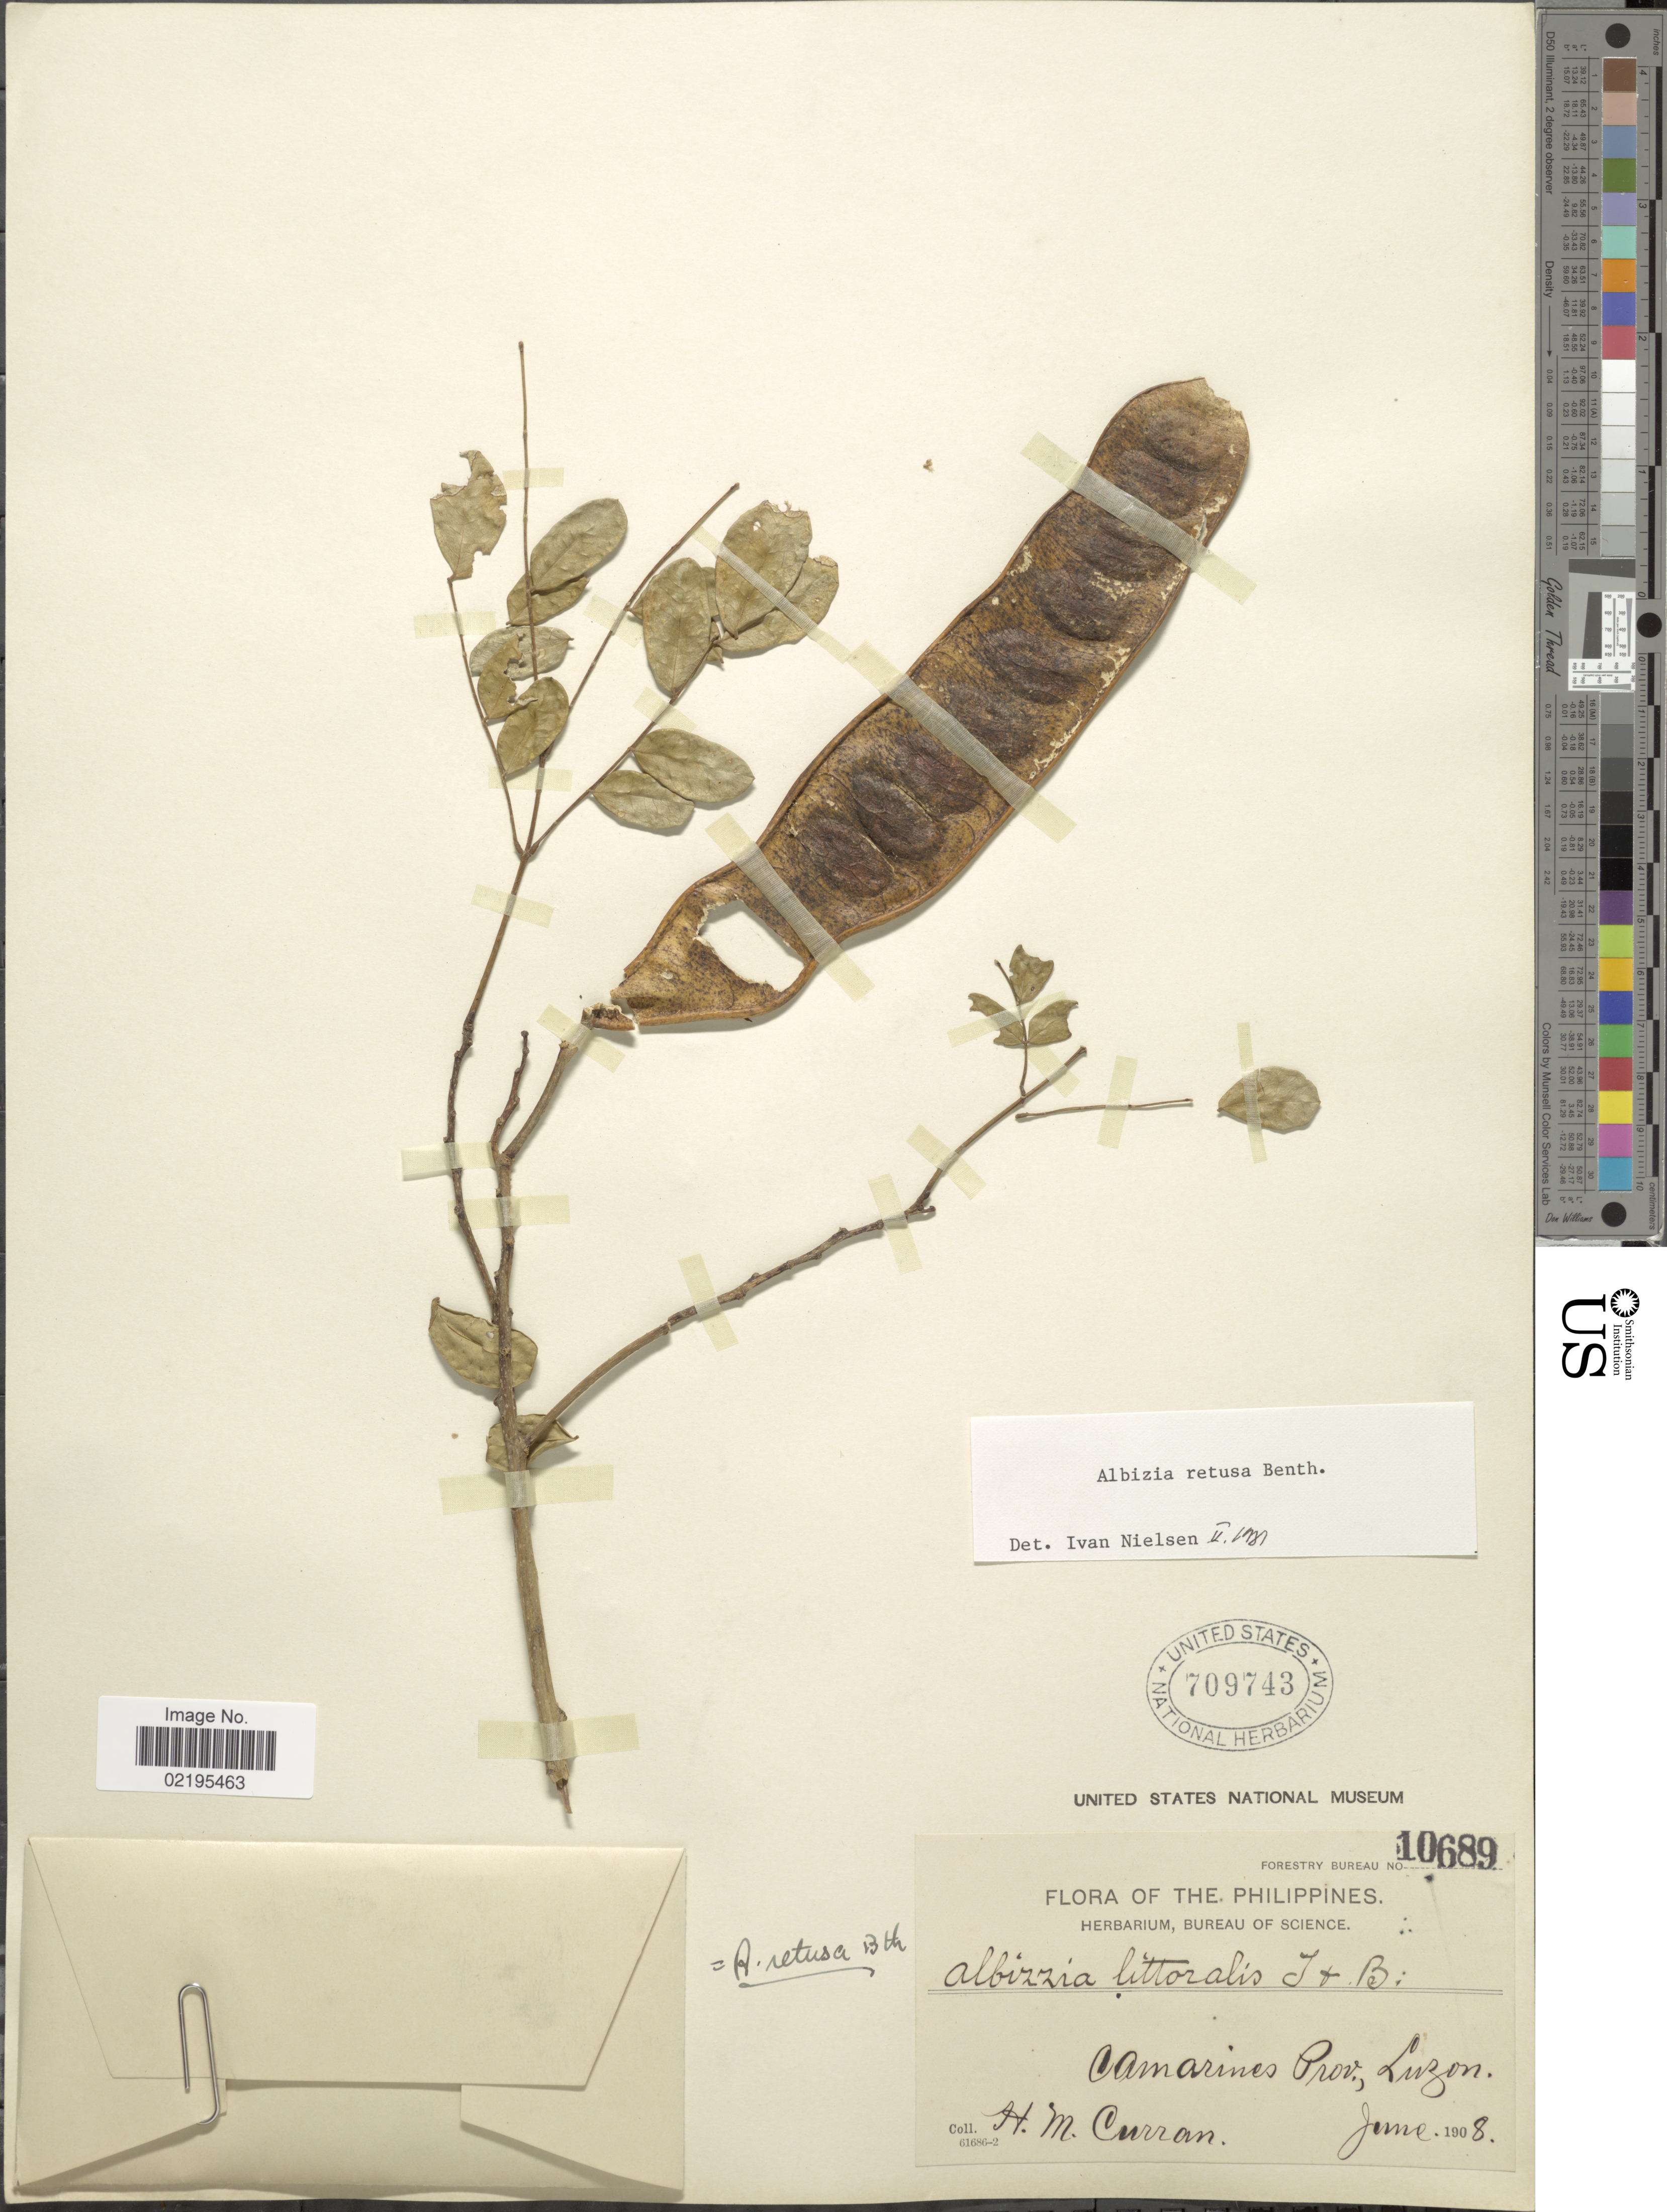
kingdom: Plantae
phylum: Tracheophyta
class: Magnoliopsida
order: Fabales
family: Fabaceae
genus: Albizia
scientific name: Albizia retusa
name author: Benth.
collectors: H. M. Curran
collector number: Forestry Bureau 10689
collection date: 1908-06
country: Philippines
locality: Camarines Prov., Luzon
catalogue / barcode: US 709743